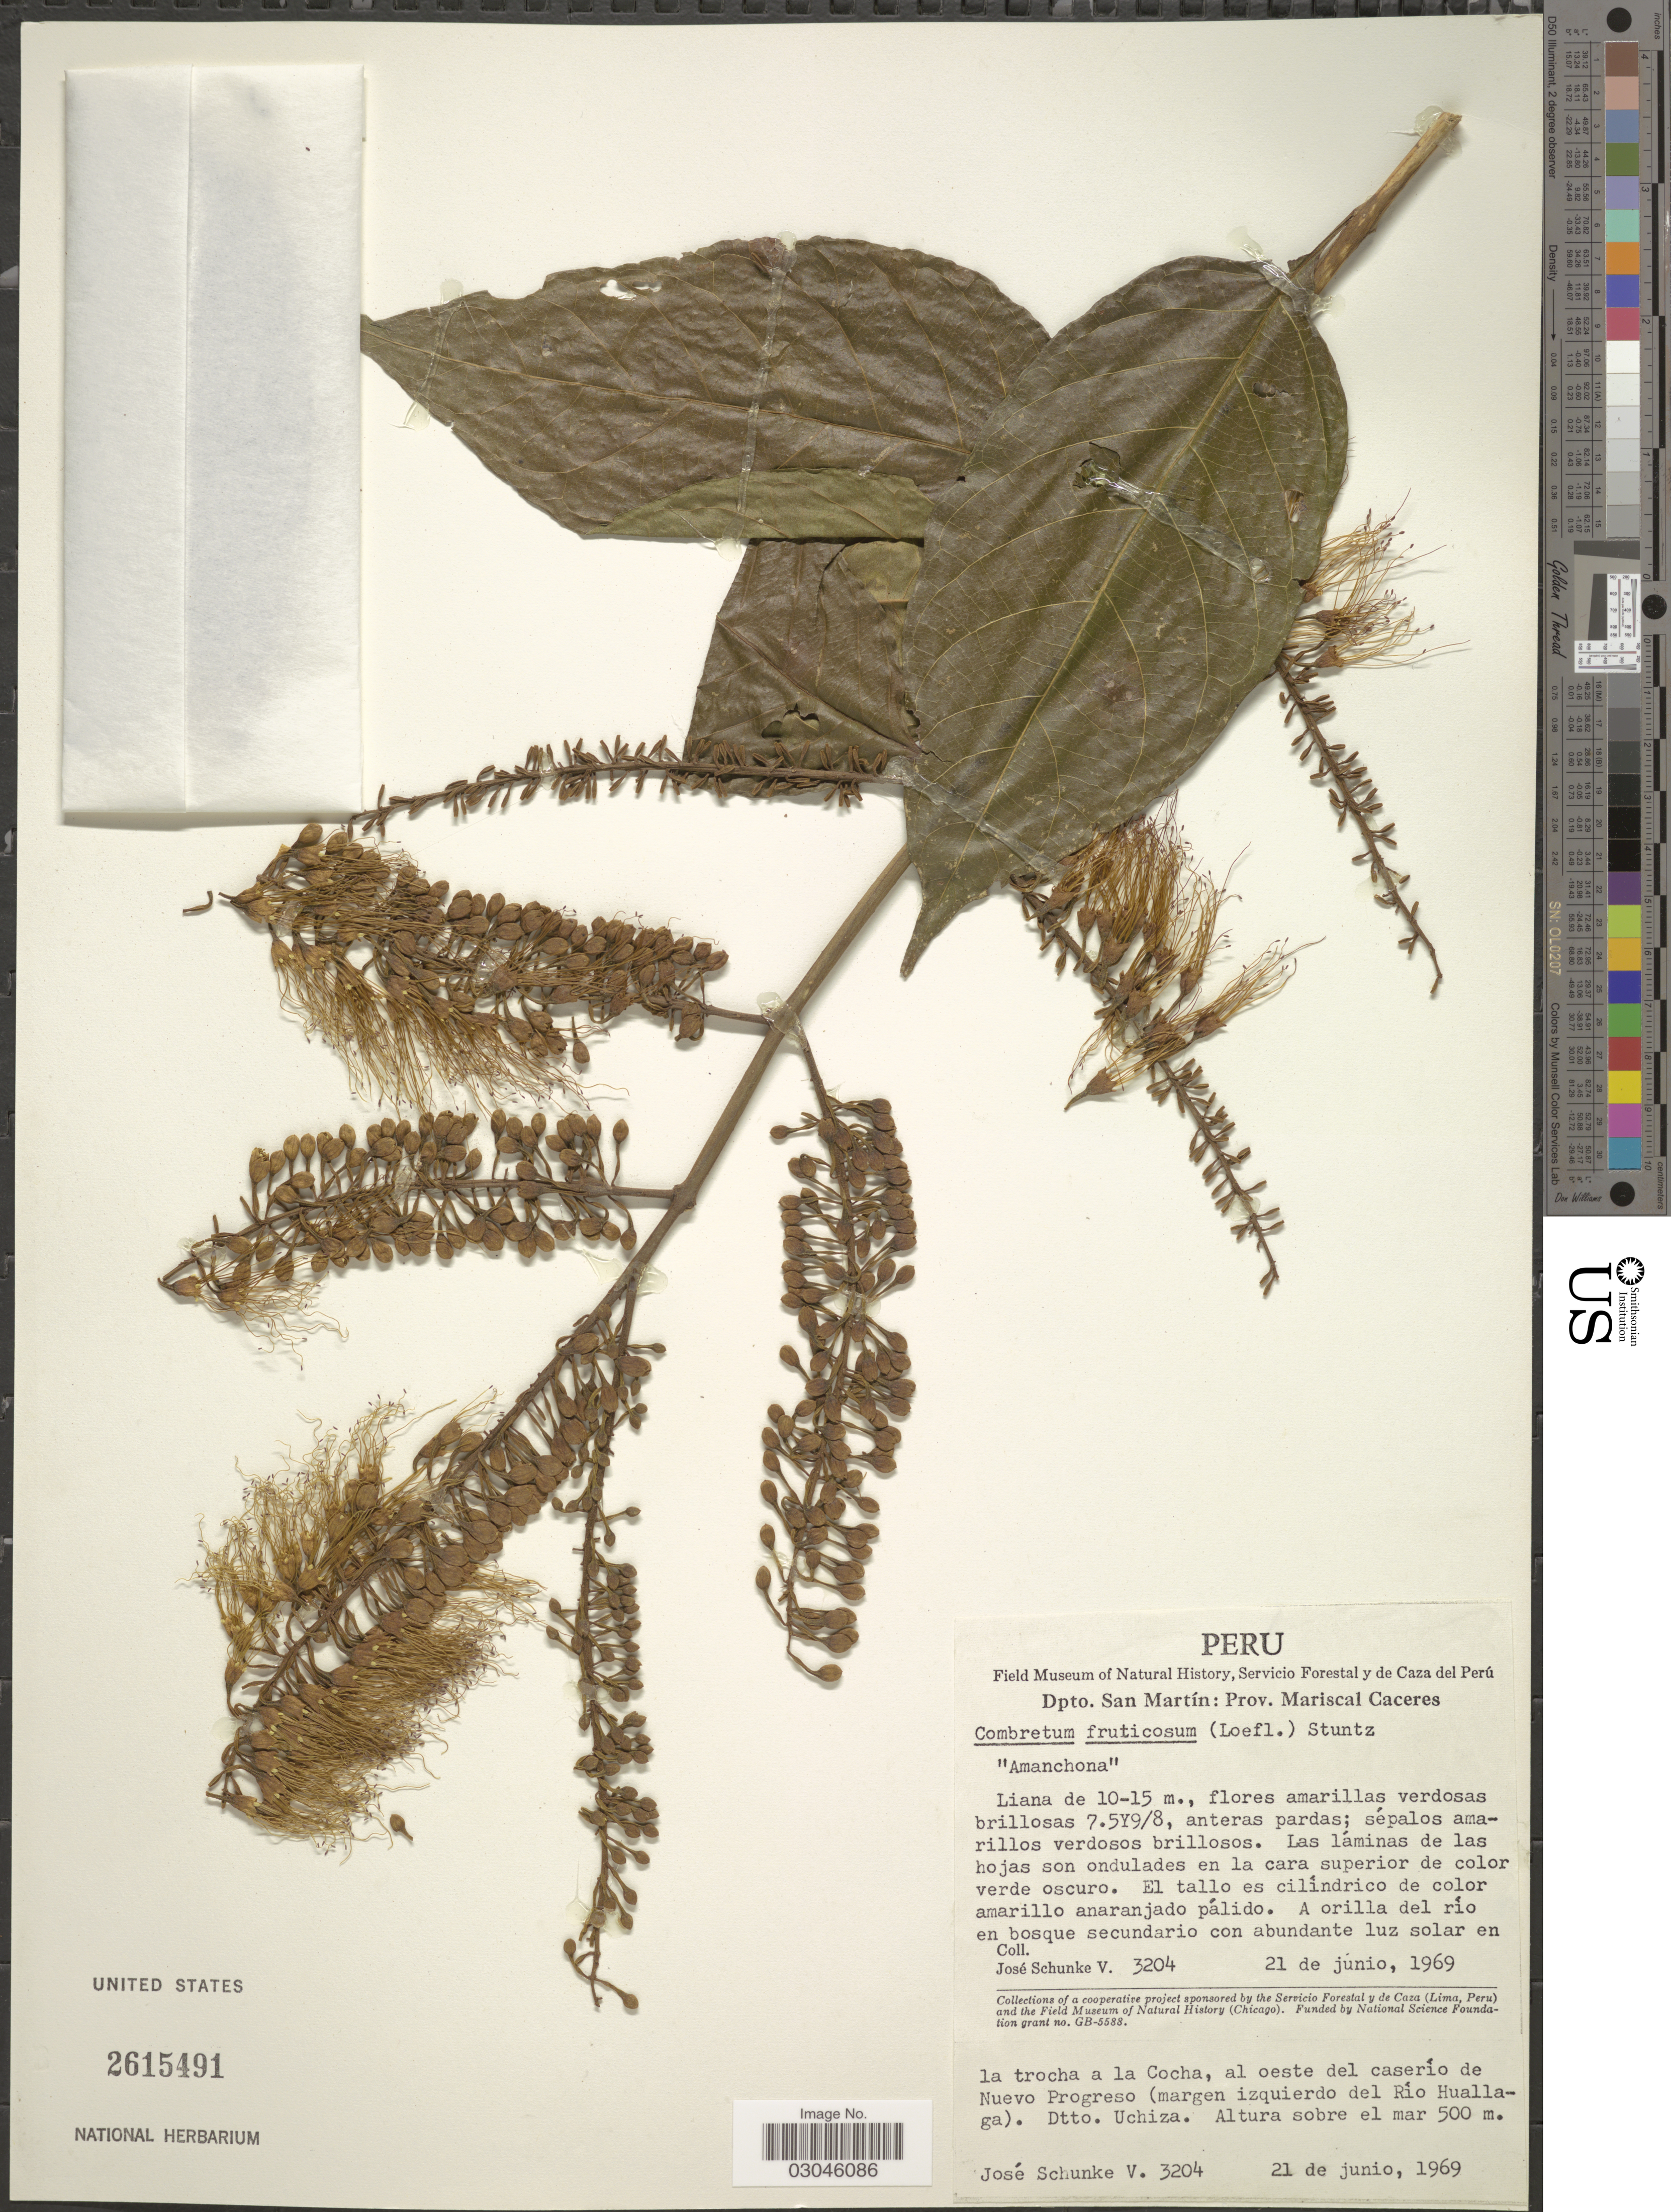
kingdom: Plantae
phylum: Tracheophyta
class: Magnoliopsida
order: Myrtales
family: Combretaceae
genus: Combretum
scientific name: Combretum fruticosum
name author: (Loefl.) Stuntz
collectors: J. Schunke Vigo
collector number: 3204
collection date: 1969-06-21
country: Peru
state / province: San Martín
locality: Dpto. San Martín: Prov. Mariscal Caceres. Abundante luz solar en la trocha a la Cocha, al oeste del caserío de Nuevo Progreso (margen izquierdo del Río Huallaga). Dtto. Uchiza.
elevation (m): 500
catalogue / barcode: US 2615491